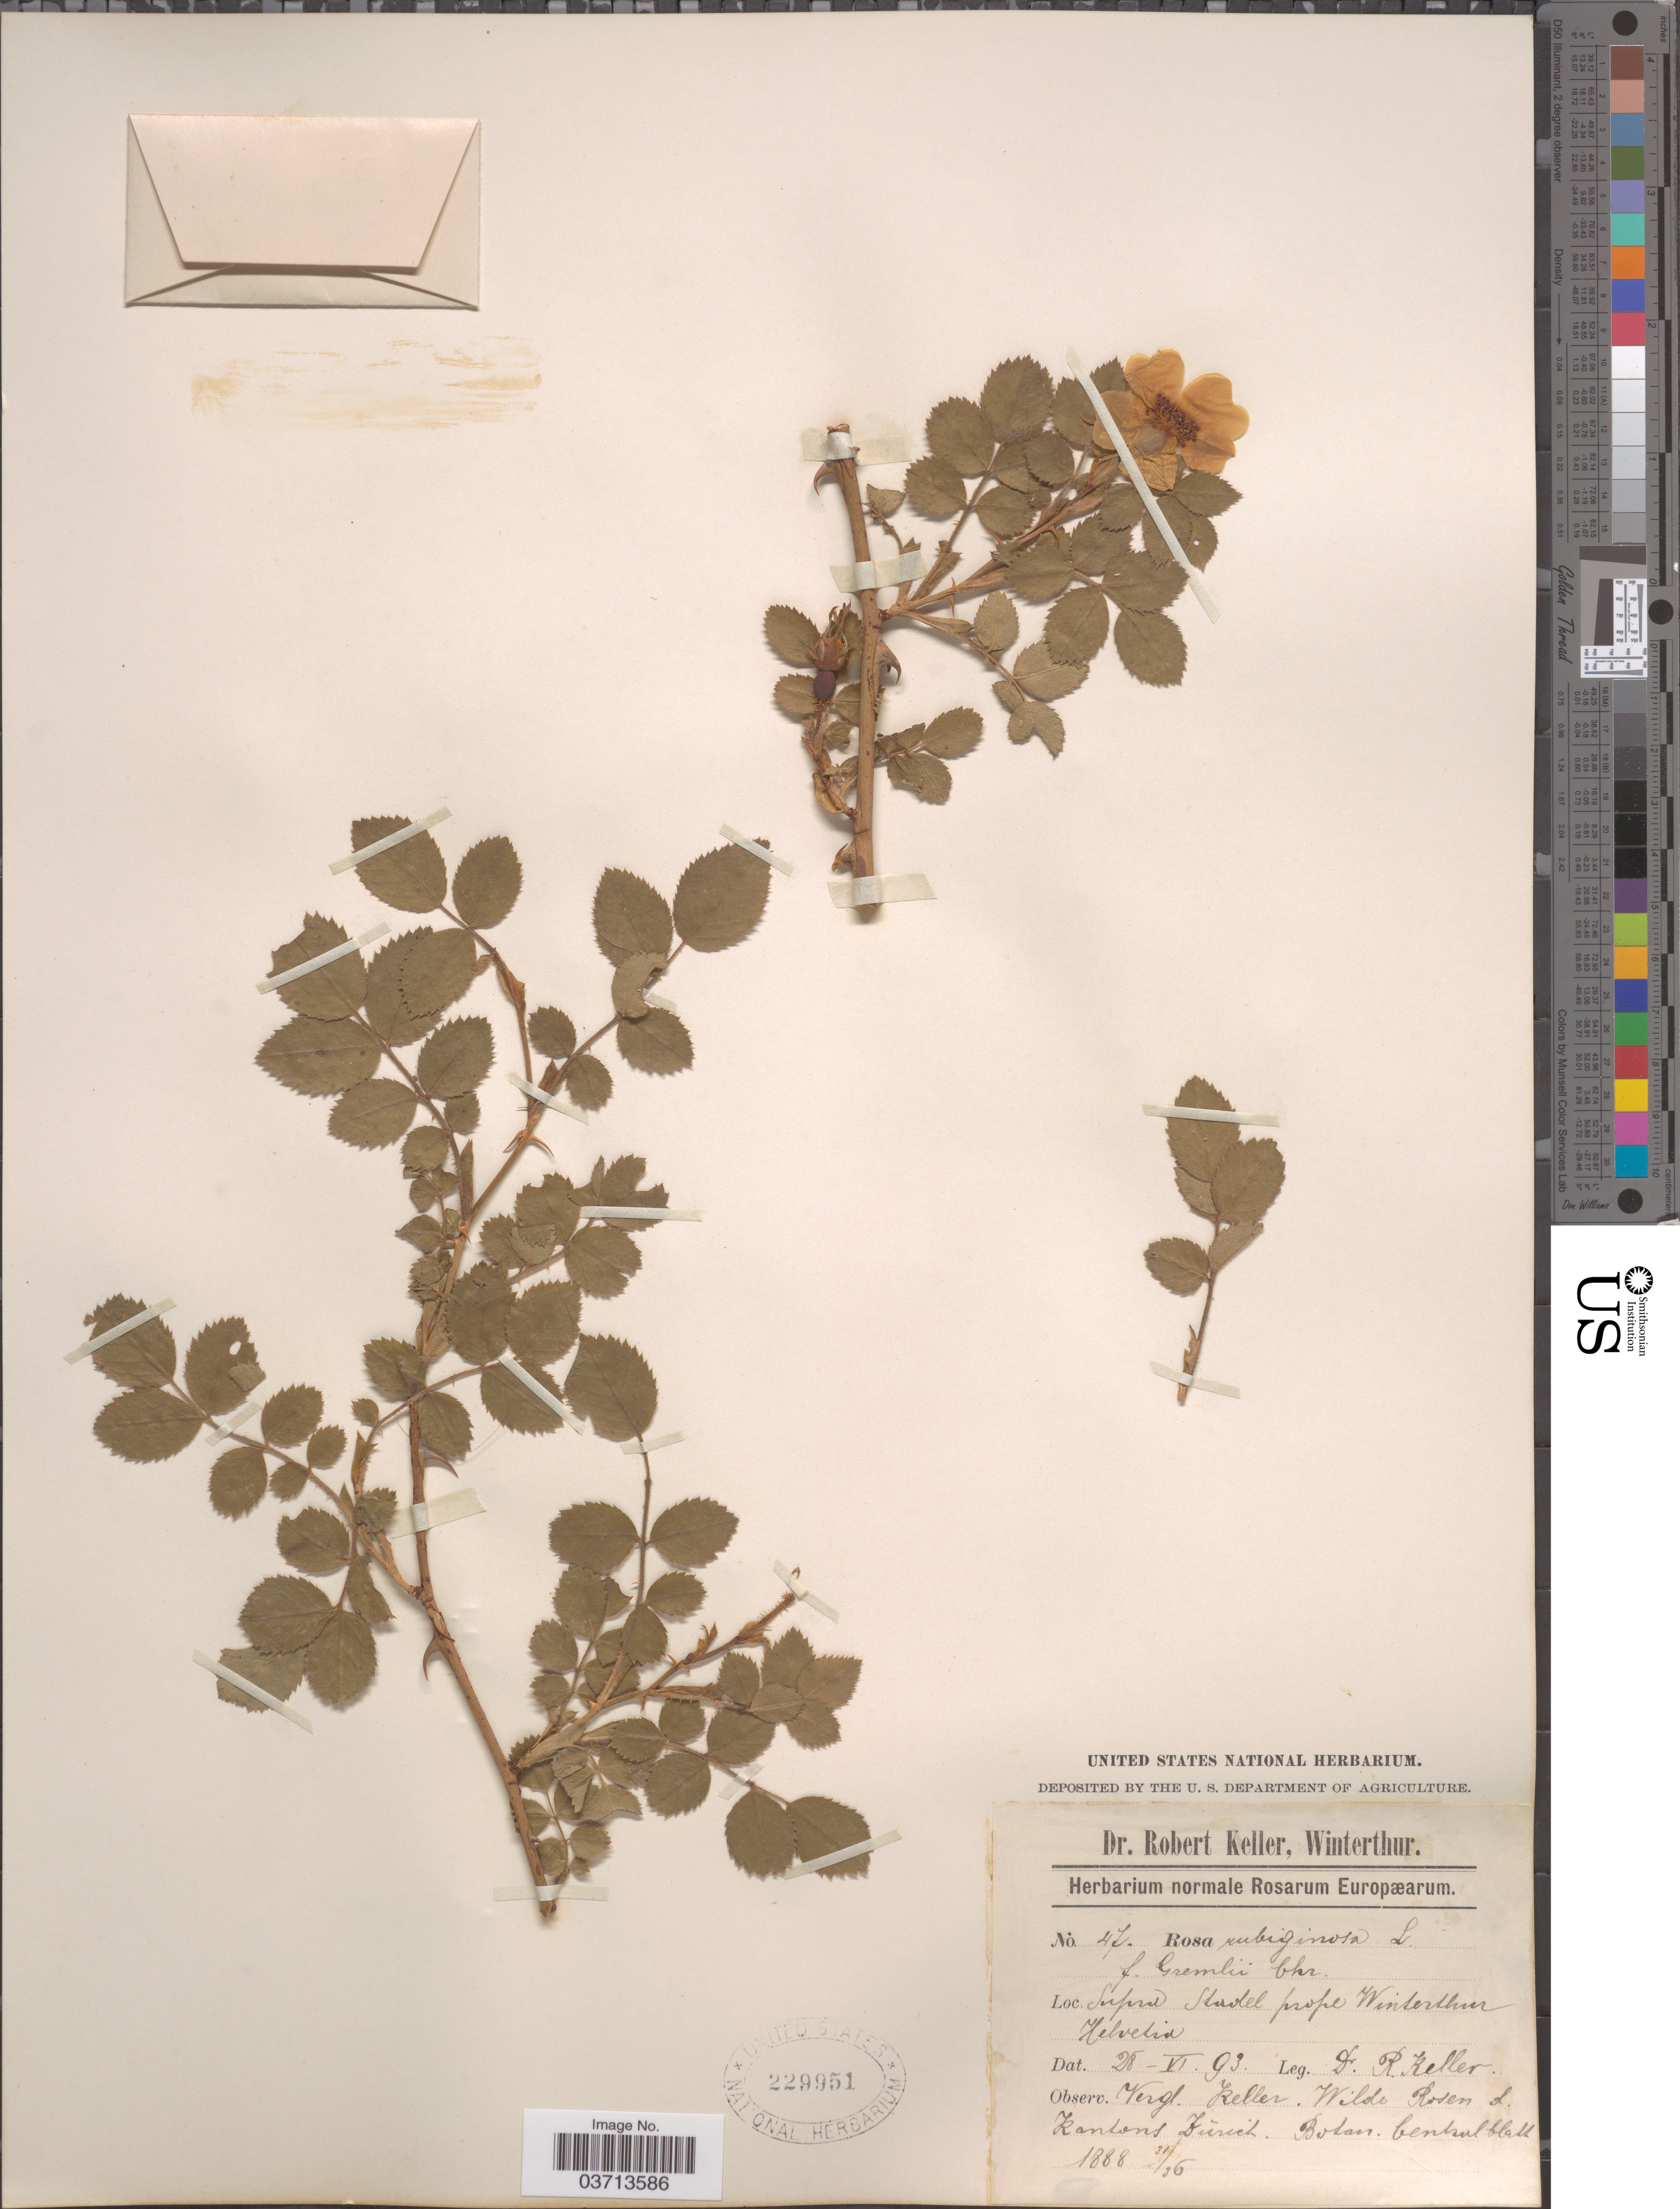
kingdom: Plantae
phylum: Tracheophyta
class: Magnoliopsida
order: Rosales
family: Rosaceae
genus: Rosa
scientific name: Rosa rubiginosa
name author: L.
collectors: R. Keller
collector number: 47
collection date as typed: Transcribed d/m/y: 28/6/93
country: Switzerland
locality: Supra Stadel prope Winterthur. Helvetia.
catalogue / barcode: US 229951